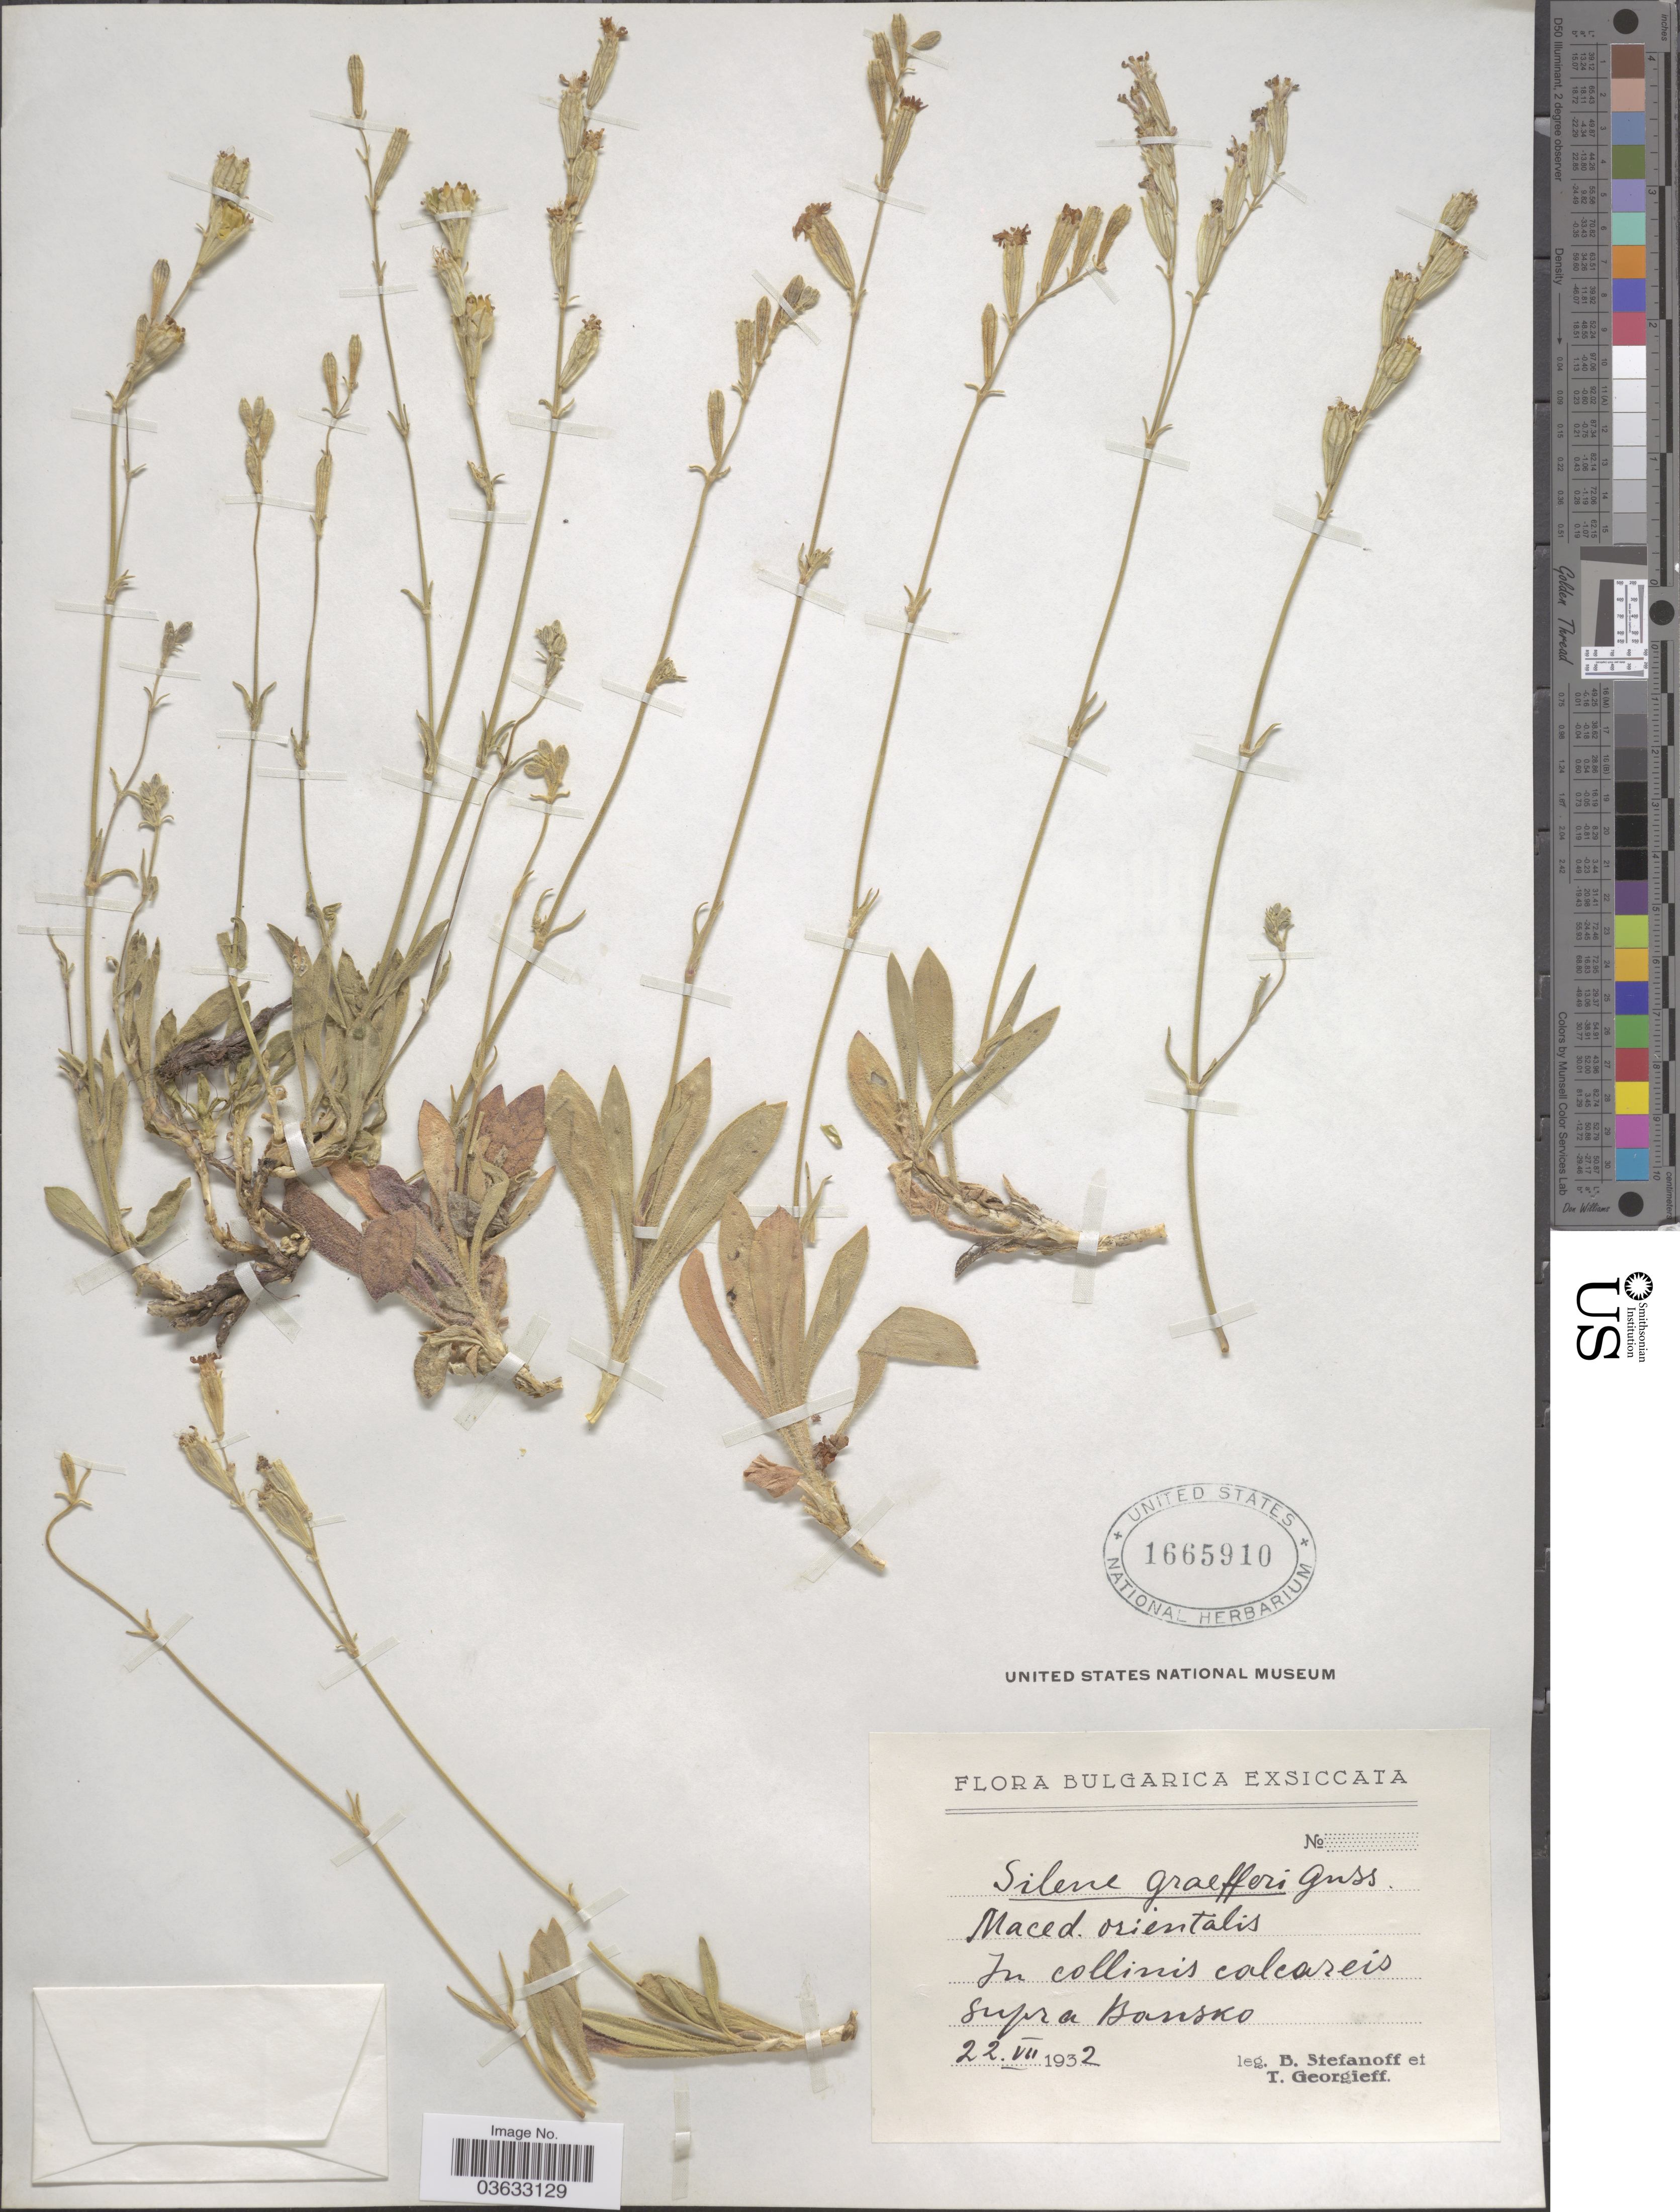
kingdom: Plantae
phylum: Tracheophyta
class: Magnoliopsida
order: Caryophyllales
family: Caryophyllaceae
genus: Silene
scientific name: Silene graefferi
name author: Gussone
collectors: B. Stefanoff & T. Georgieff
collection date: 1932-07-22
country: Bulgaria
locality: Bulgarica. Maced. orientalis. In collinis calcareis supra Bansko [interpreted].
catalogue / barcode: US 1665910